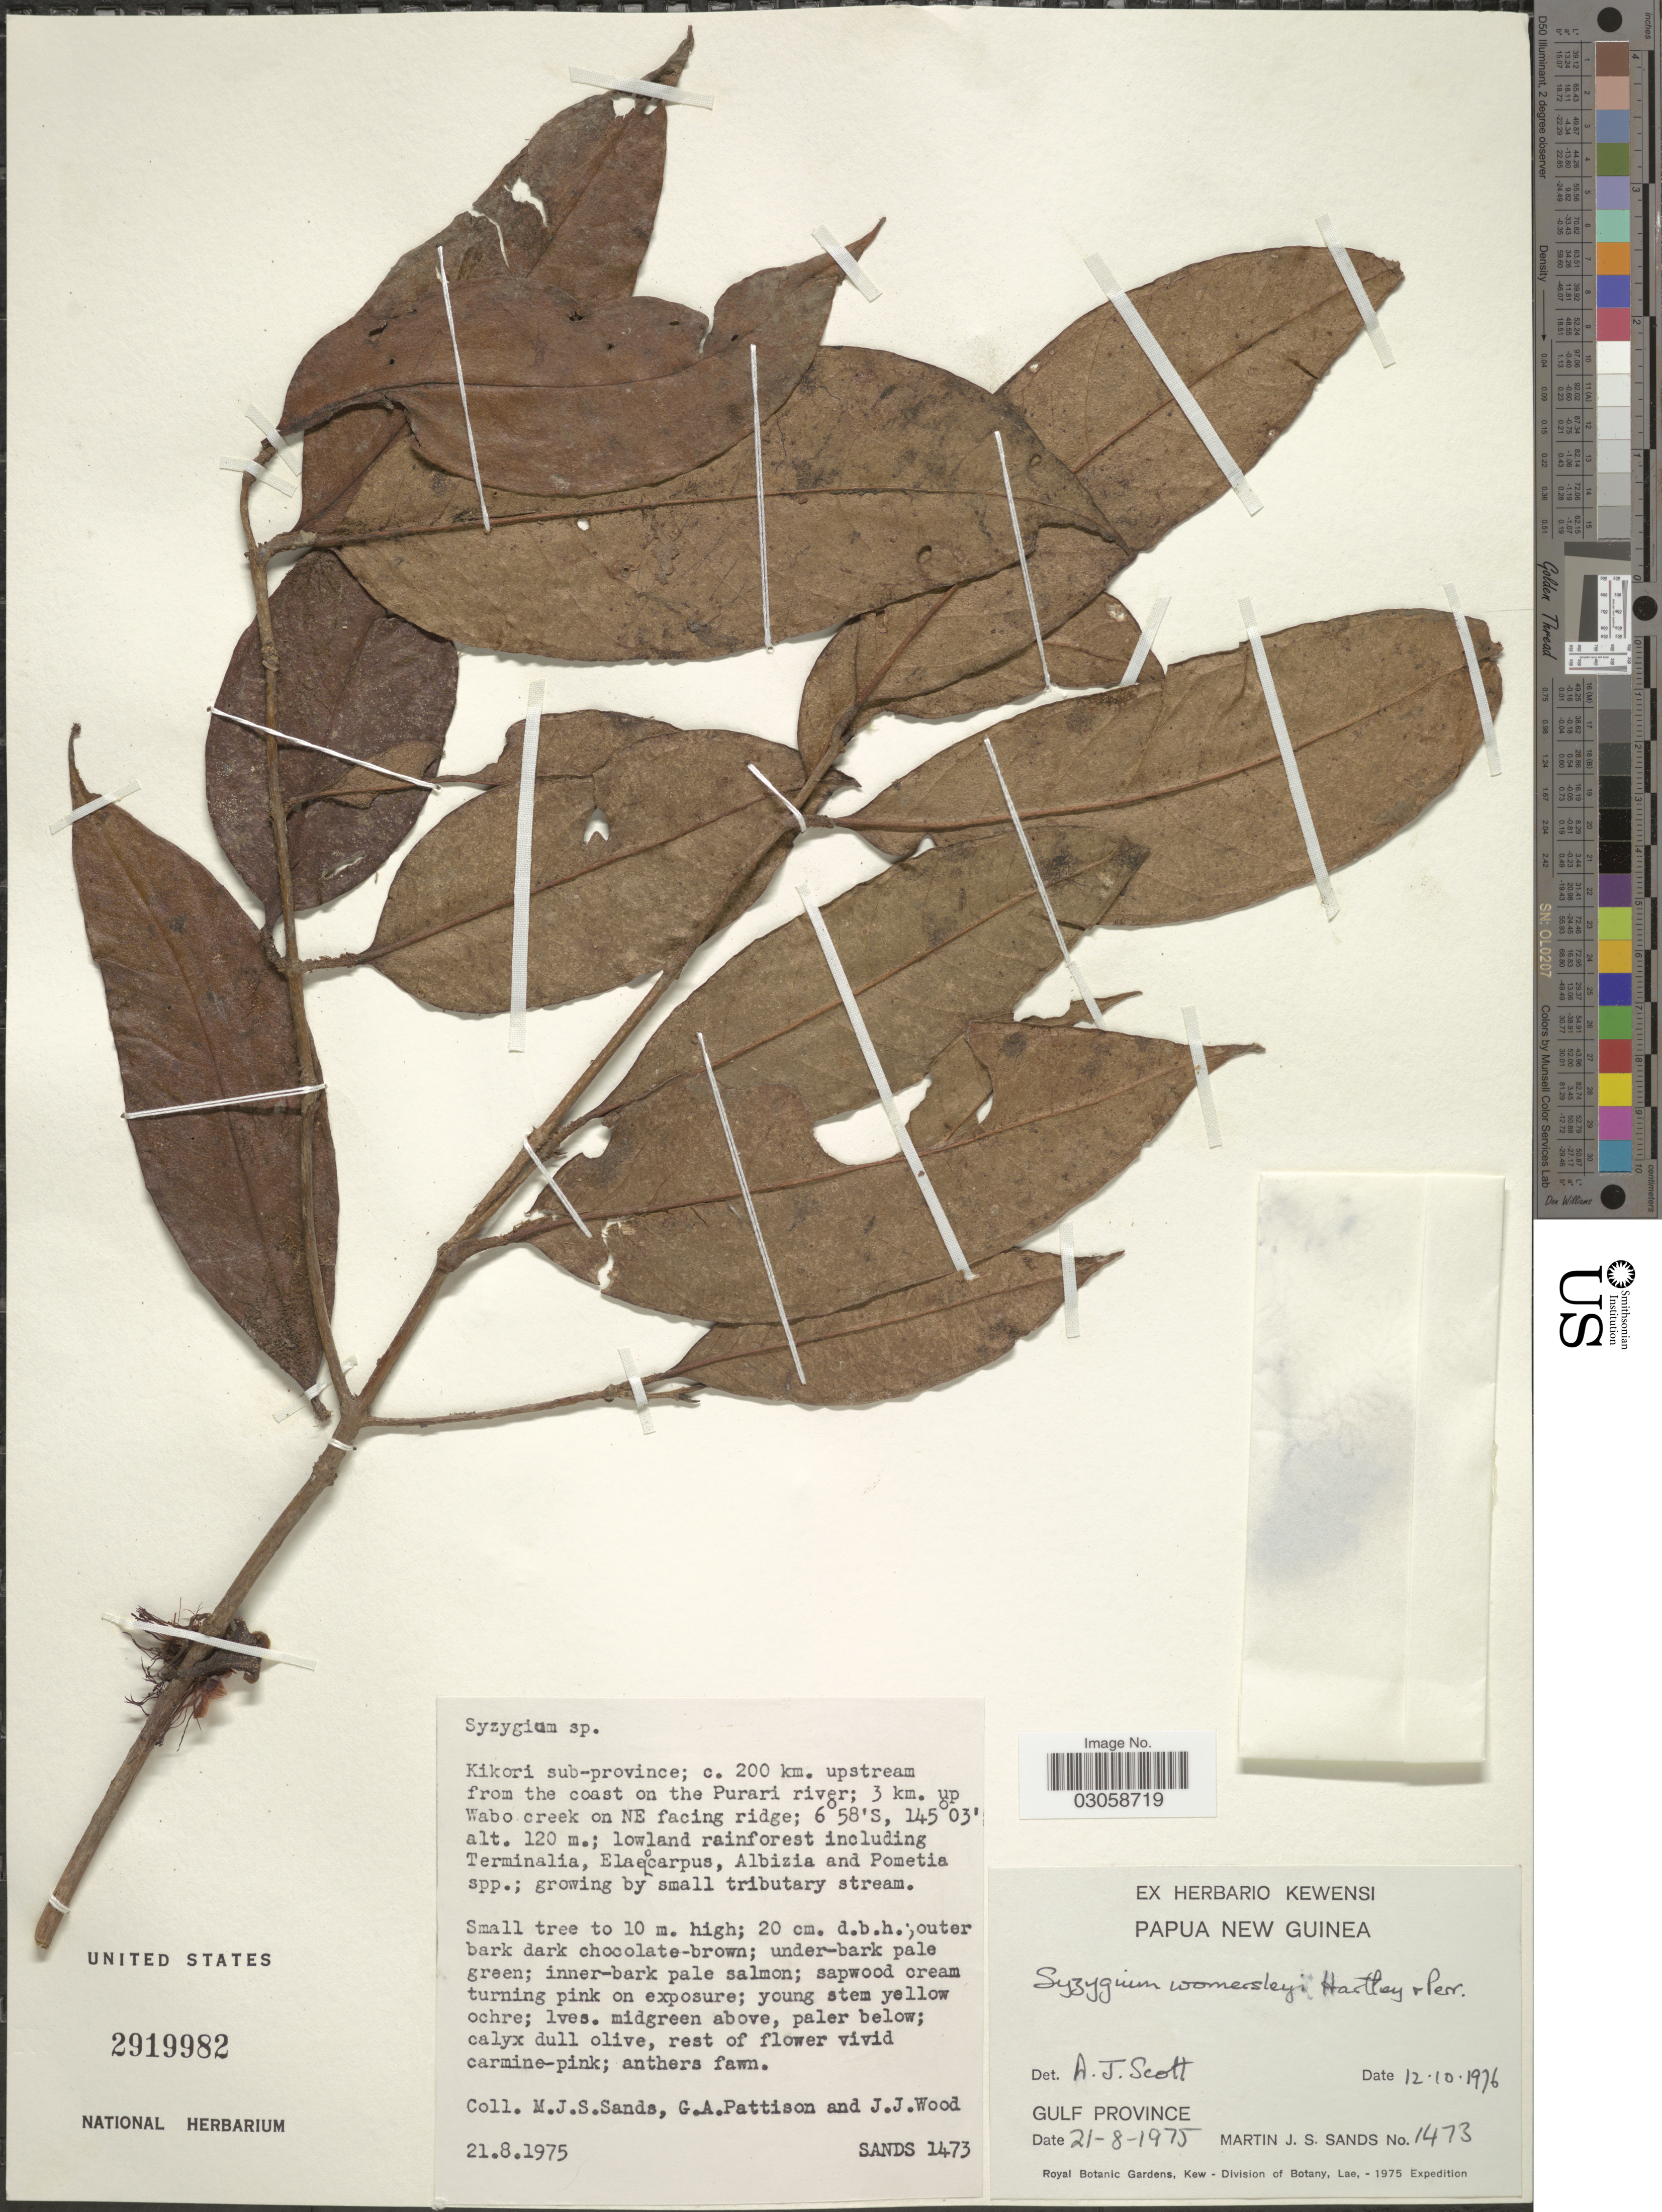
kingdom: Plantae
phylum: Tracheophyta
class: Magnoliopsida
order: Myrtales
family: Myrtaceae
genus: Syzygium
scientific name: Syzygium womersleyi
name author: T.G. Hartley & L.M. Perry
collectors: M. Sands, G. Pattison & J. Wood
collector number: SANDS 1473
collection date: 1975-08-21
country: Papua New Guinea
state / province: Gulf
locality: Kikori sub-province; c. 200 km. upstream from the coast on the Purari river; 3 km. up Wabo creek on NE facing ridge.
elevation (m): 120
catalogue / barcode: US 2919982